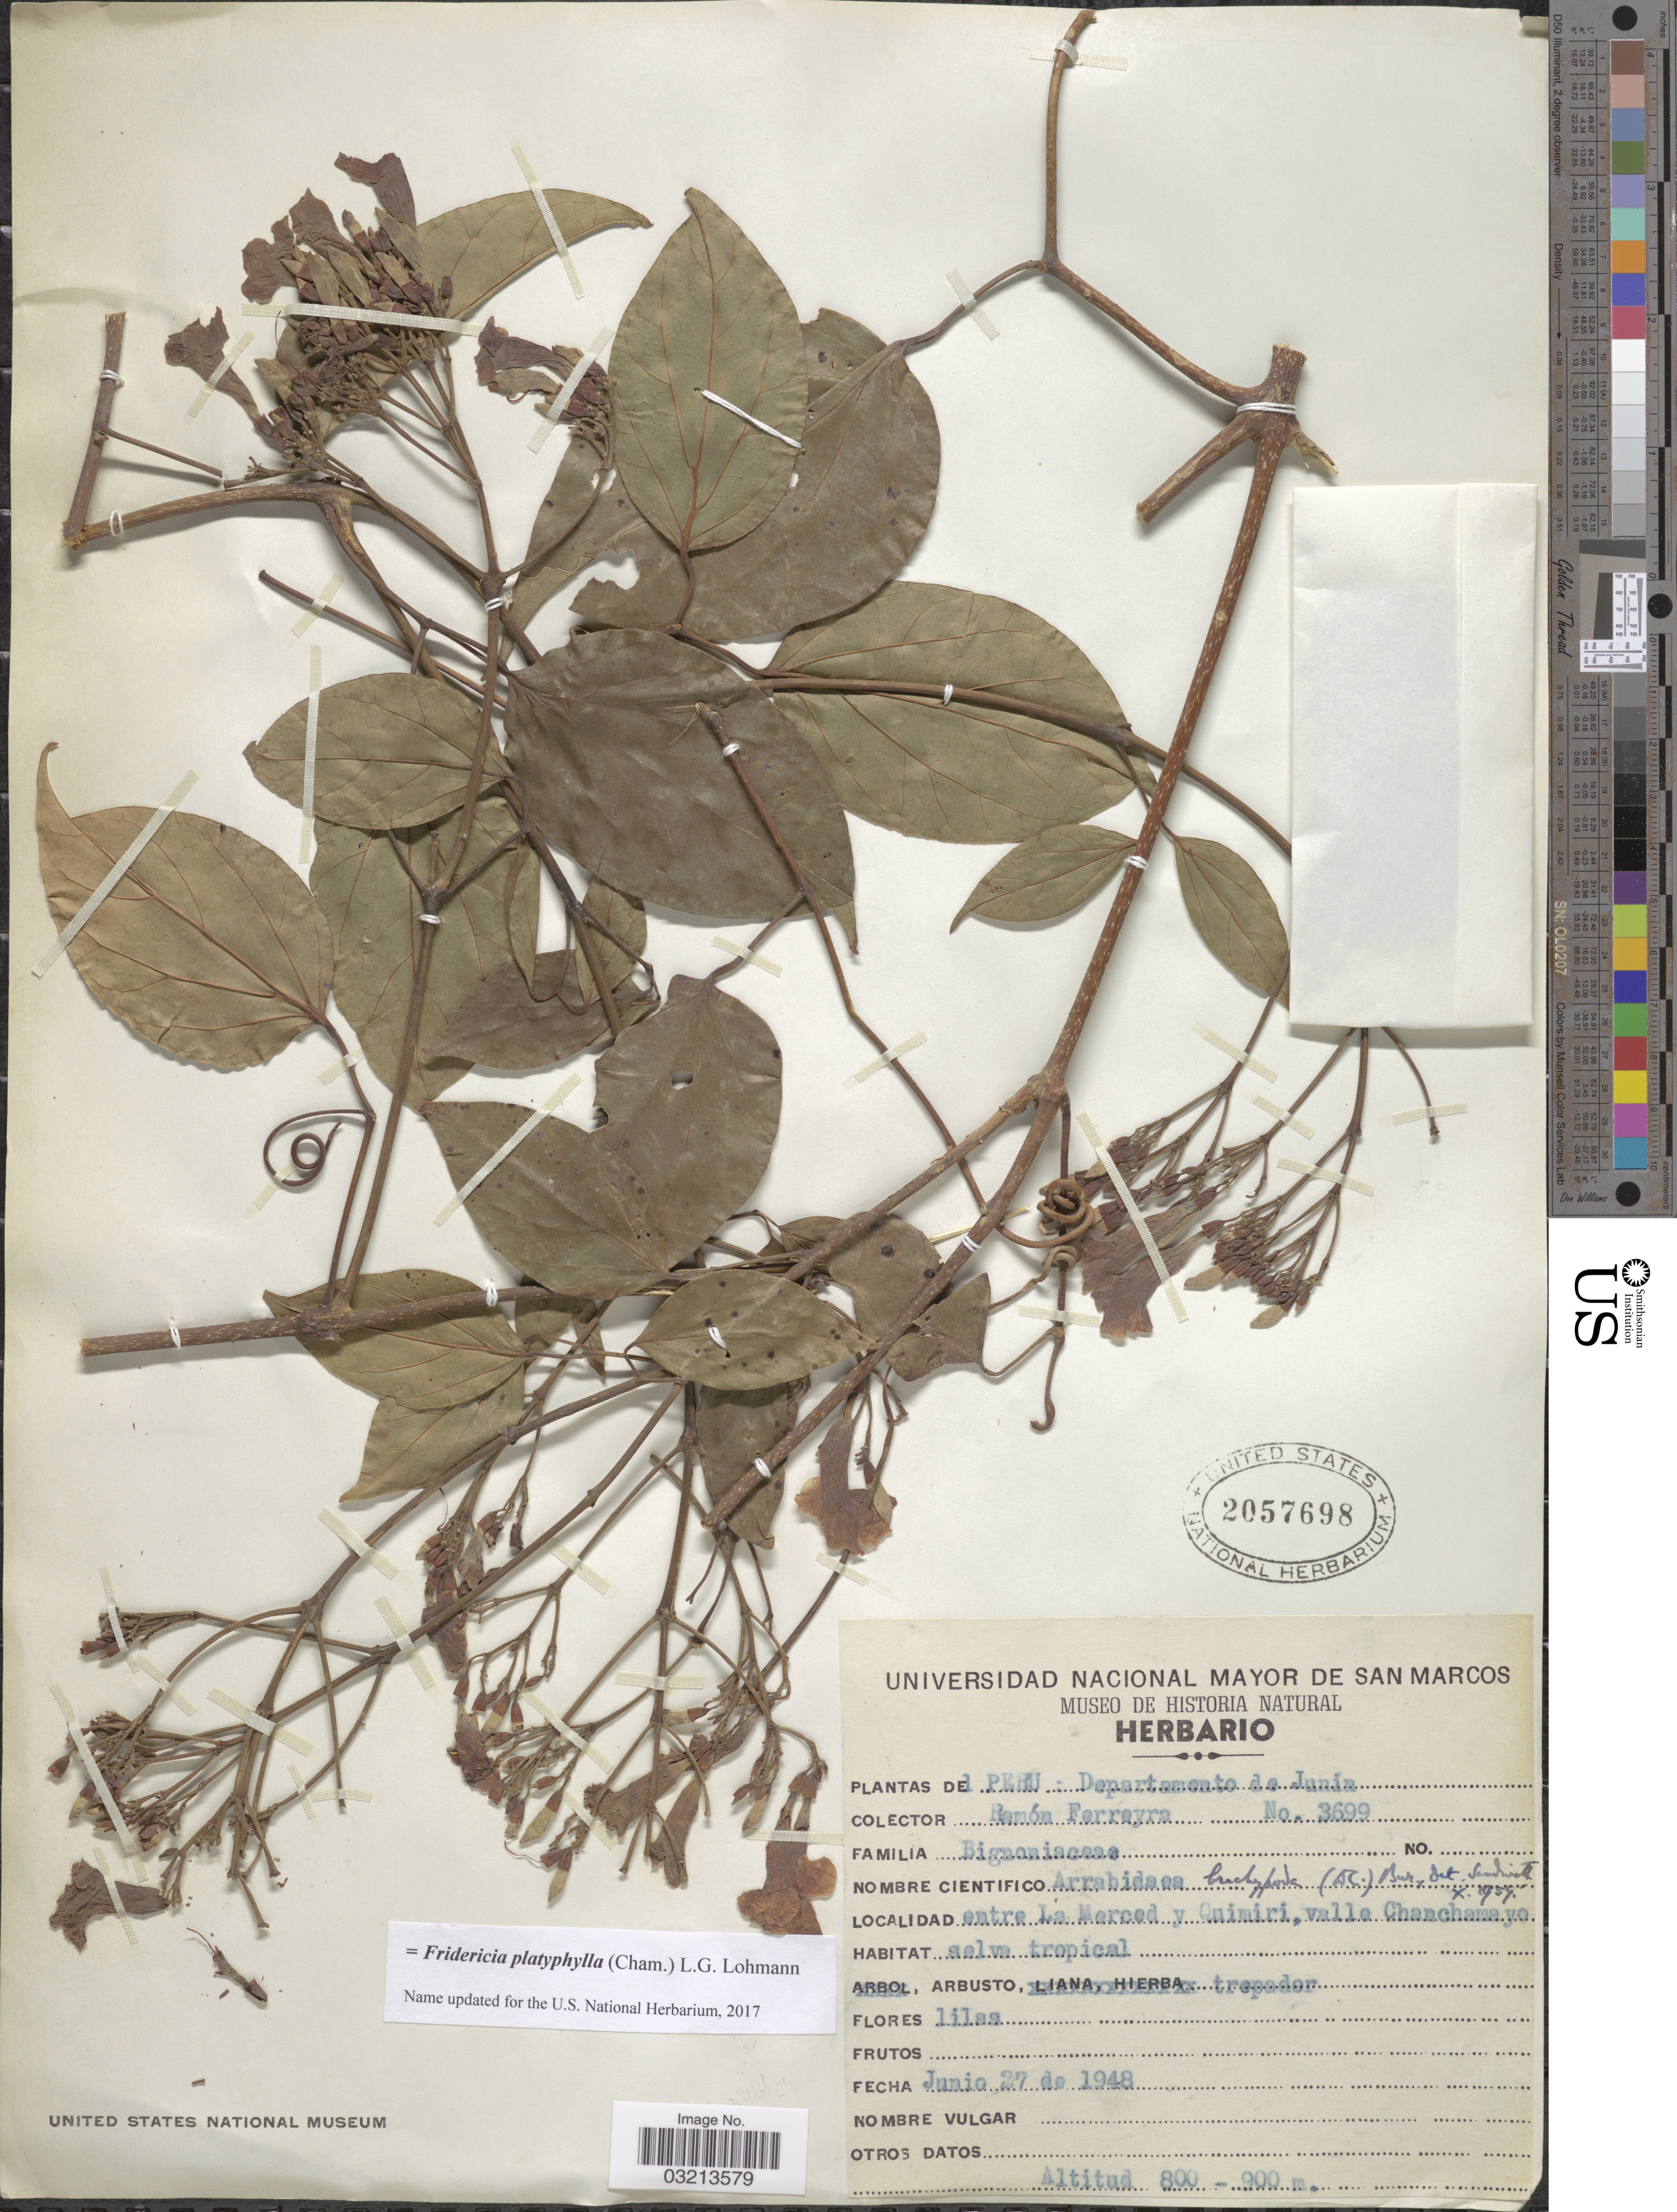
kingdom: Plantae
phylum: Tracheophyta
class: Magnoliopsida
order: Lamiales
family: Bignoniaceae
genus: Fridericia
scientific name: Fridericia platyphylla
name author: (Cham.) L.G. Lohmann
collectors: R. A. Ferreyra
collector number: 3699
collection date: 1948-06-27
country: Peru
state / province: Junín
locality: Departamento de Junin. Entra La Merced y Quimiri, valle Chanchamayo.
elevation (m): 800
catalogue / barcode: US 2057698